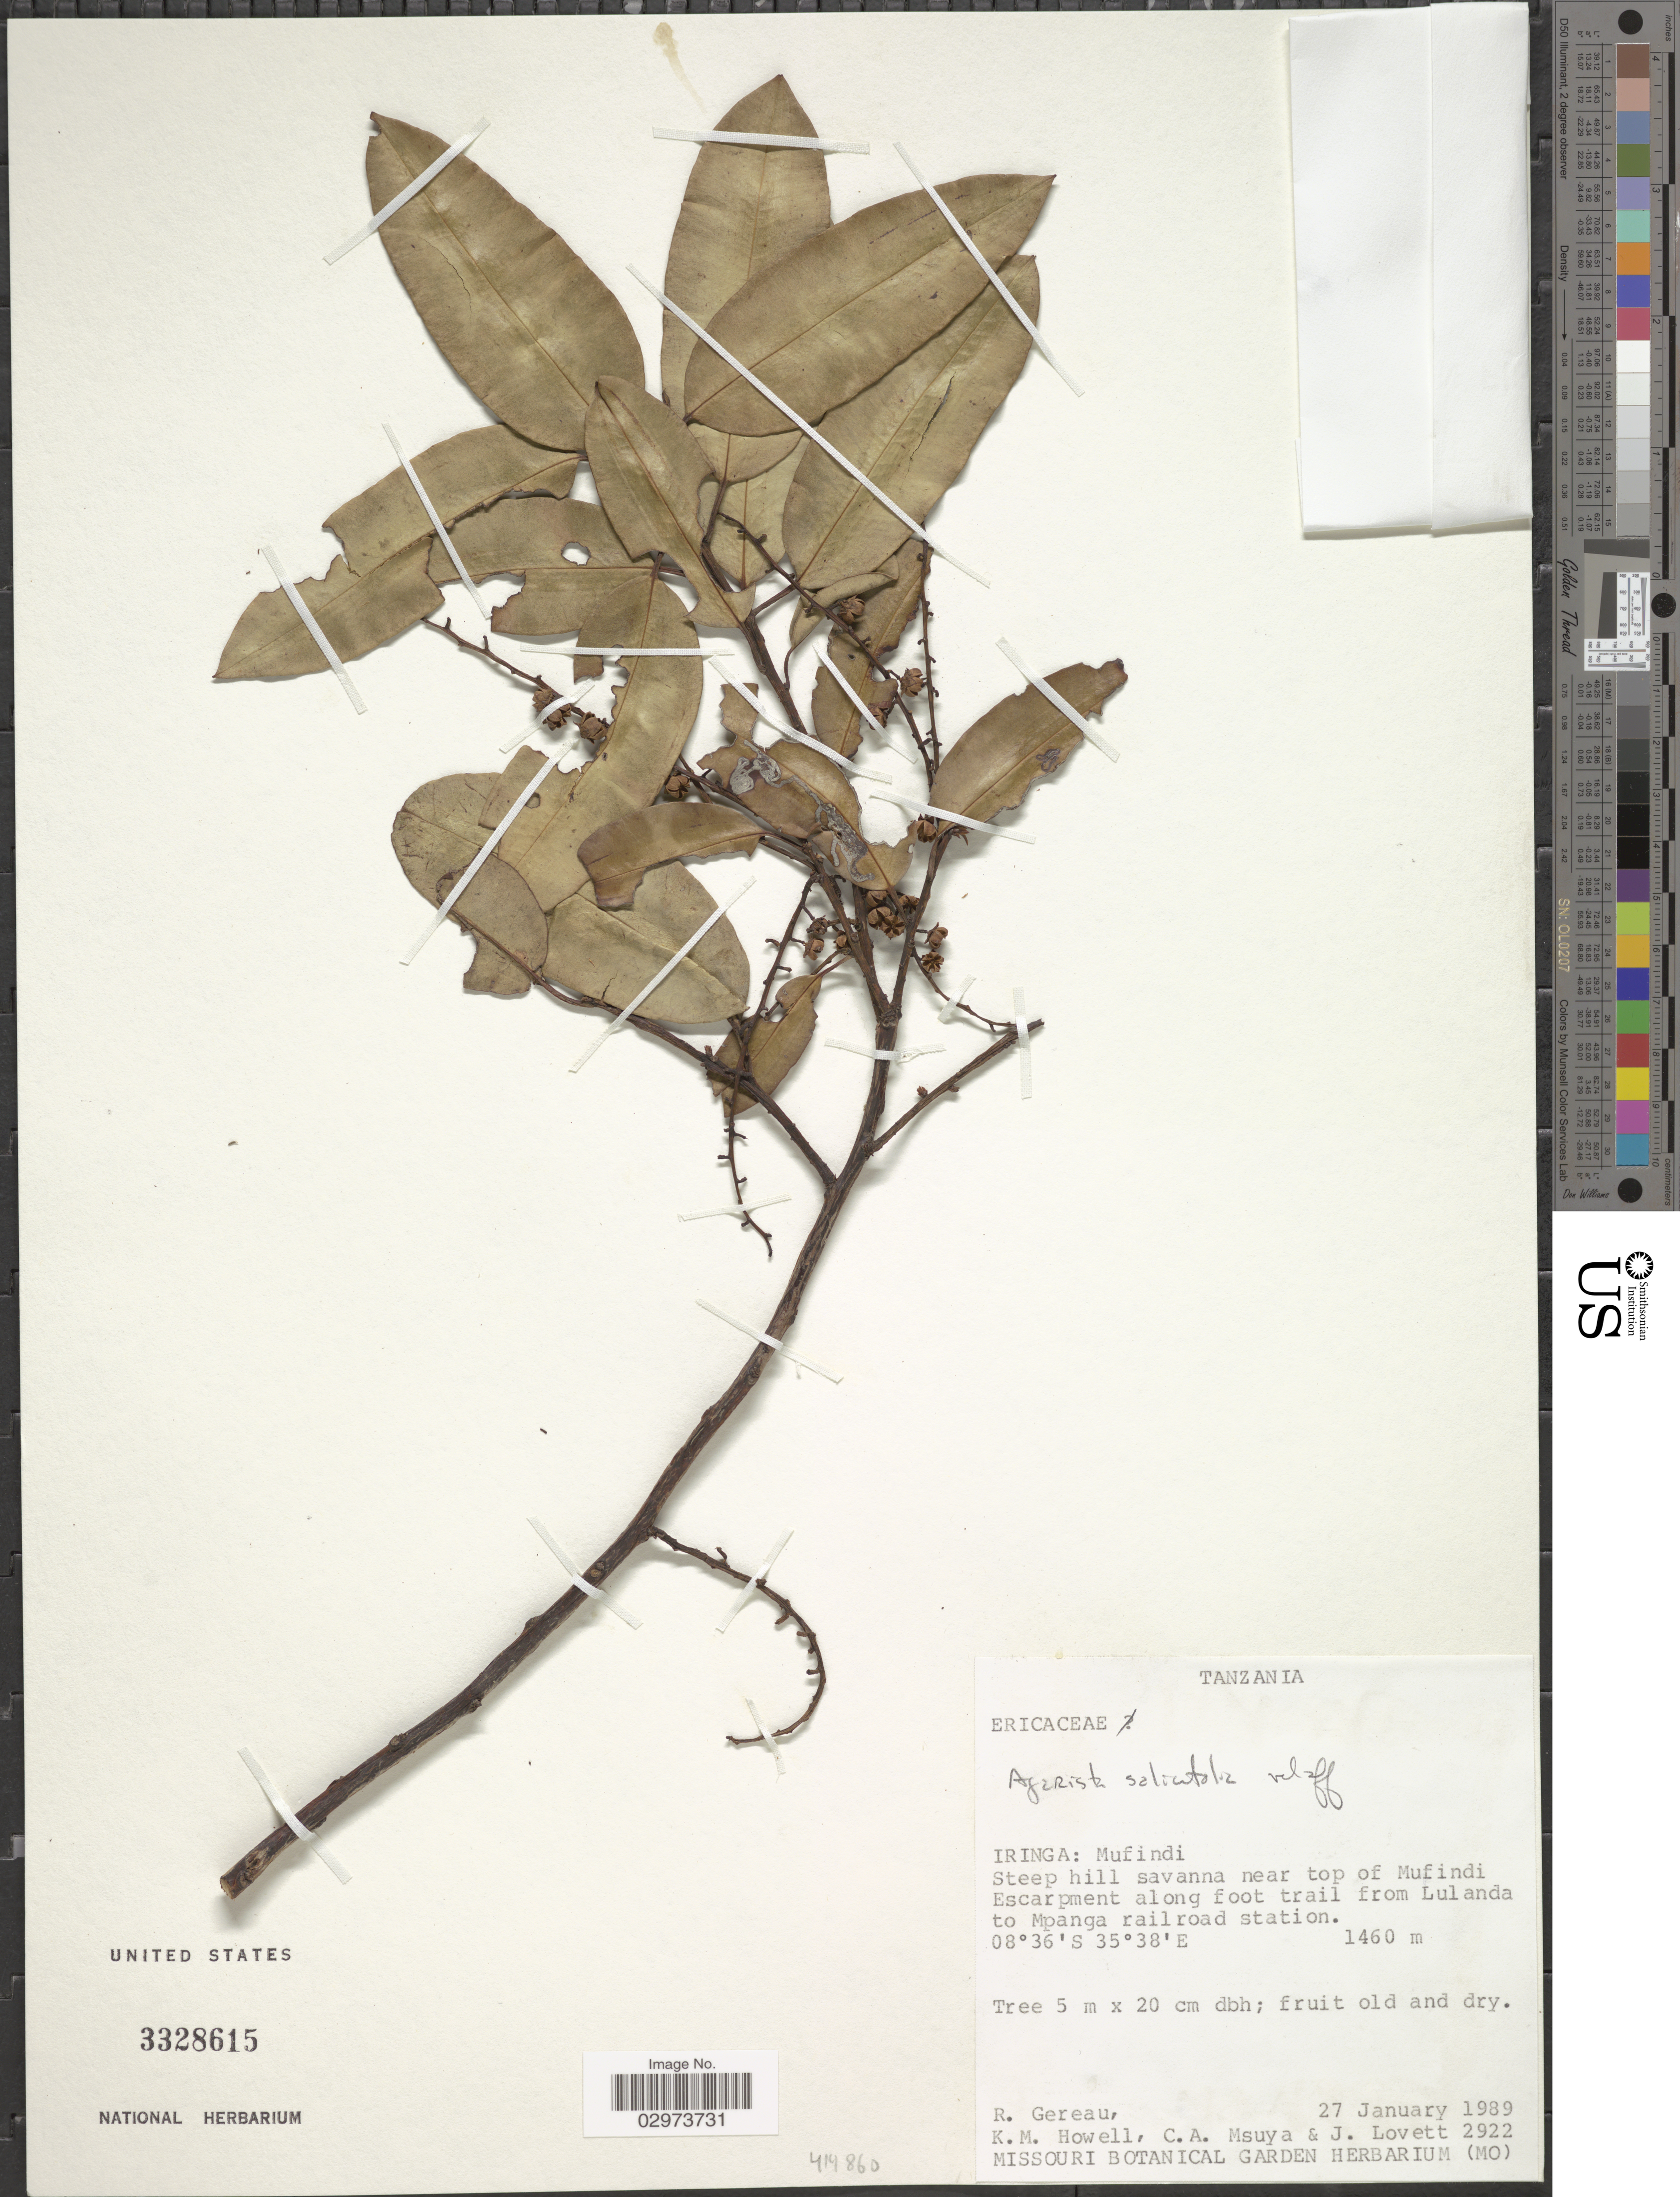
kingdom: Plantae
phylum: Tracheophyta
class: Magnoliopsida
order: Ericales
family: Ericaceae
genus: Agarista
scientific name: Agarista salicifolia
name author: (Lam.) G. Don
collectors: R. Gereau, K. Howell, C. Msuya & J. Lovett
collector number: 2922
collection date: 1989-01-27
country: Tanzania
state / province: Iringa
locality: Mufindi. Steep hill savanna near top of Mufindi. Escarpement along foot trail from Lulanda to Mpanga railroad station.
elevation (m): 1460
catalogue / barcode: US 3328615